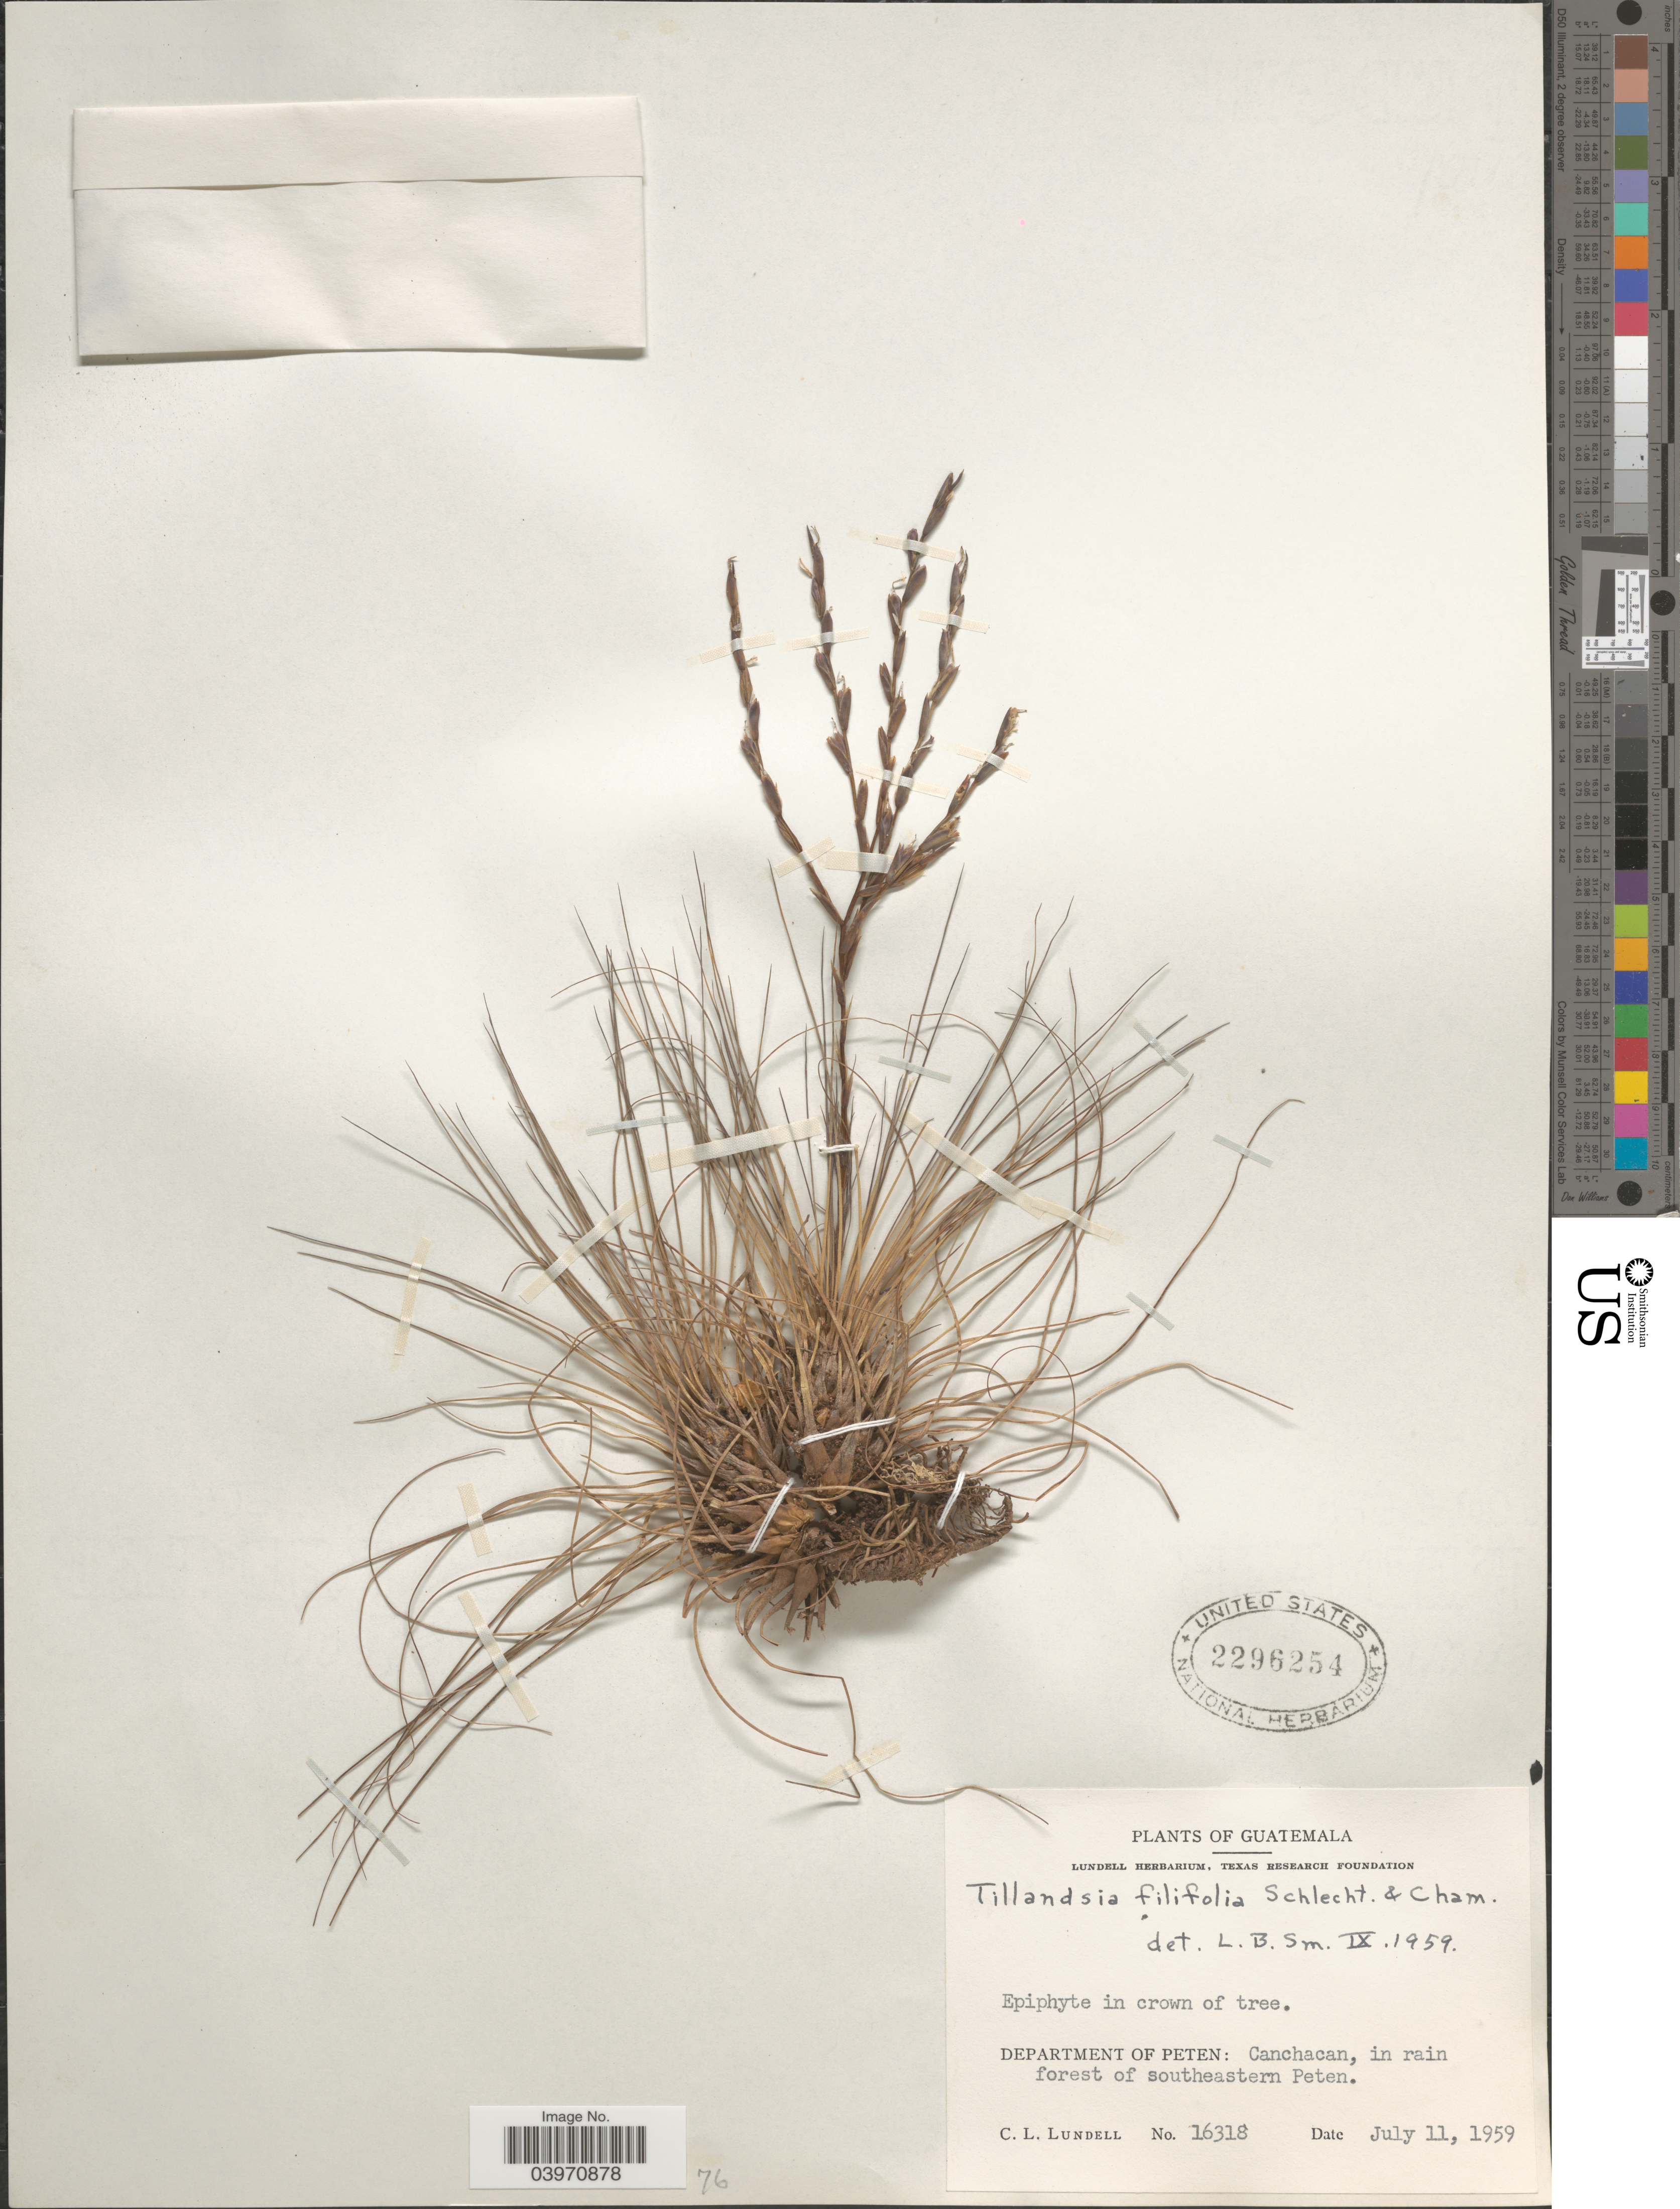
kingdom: Plantae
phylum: Tracheophyta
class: Liliopsida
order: Poales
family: Bromeliaceae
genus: Tillandsia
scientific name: Tillandsia filifolia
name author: Schltdl. & Cham.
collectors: C. L. Lundell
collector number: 16318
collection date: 1959-07-11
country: Guatemala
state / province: El Peten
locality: Department of Peten: Canchacan, in rain forest of southeastern Peten.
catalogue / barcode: US 2296254